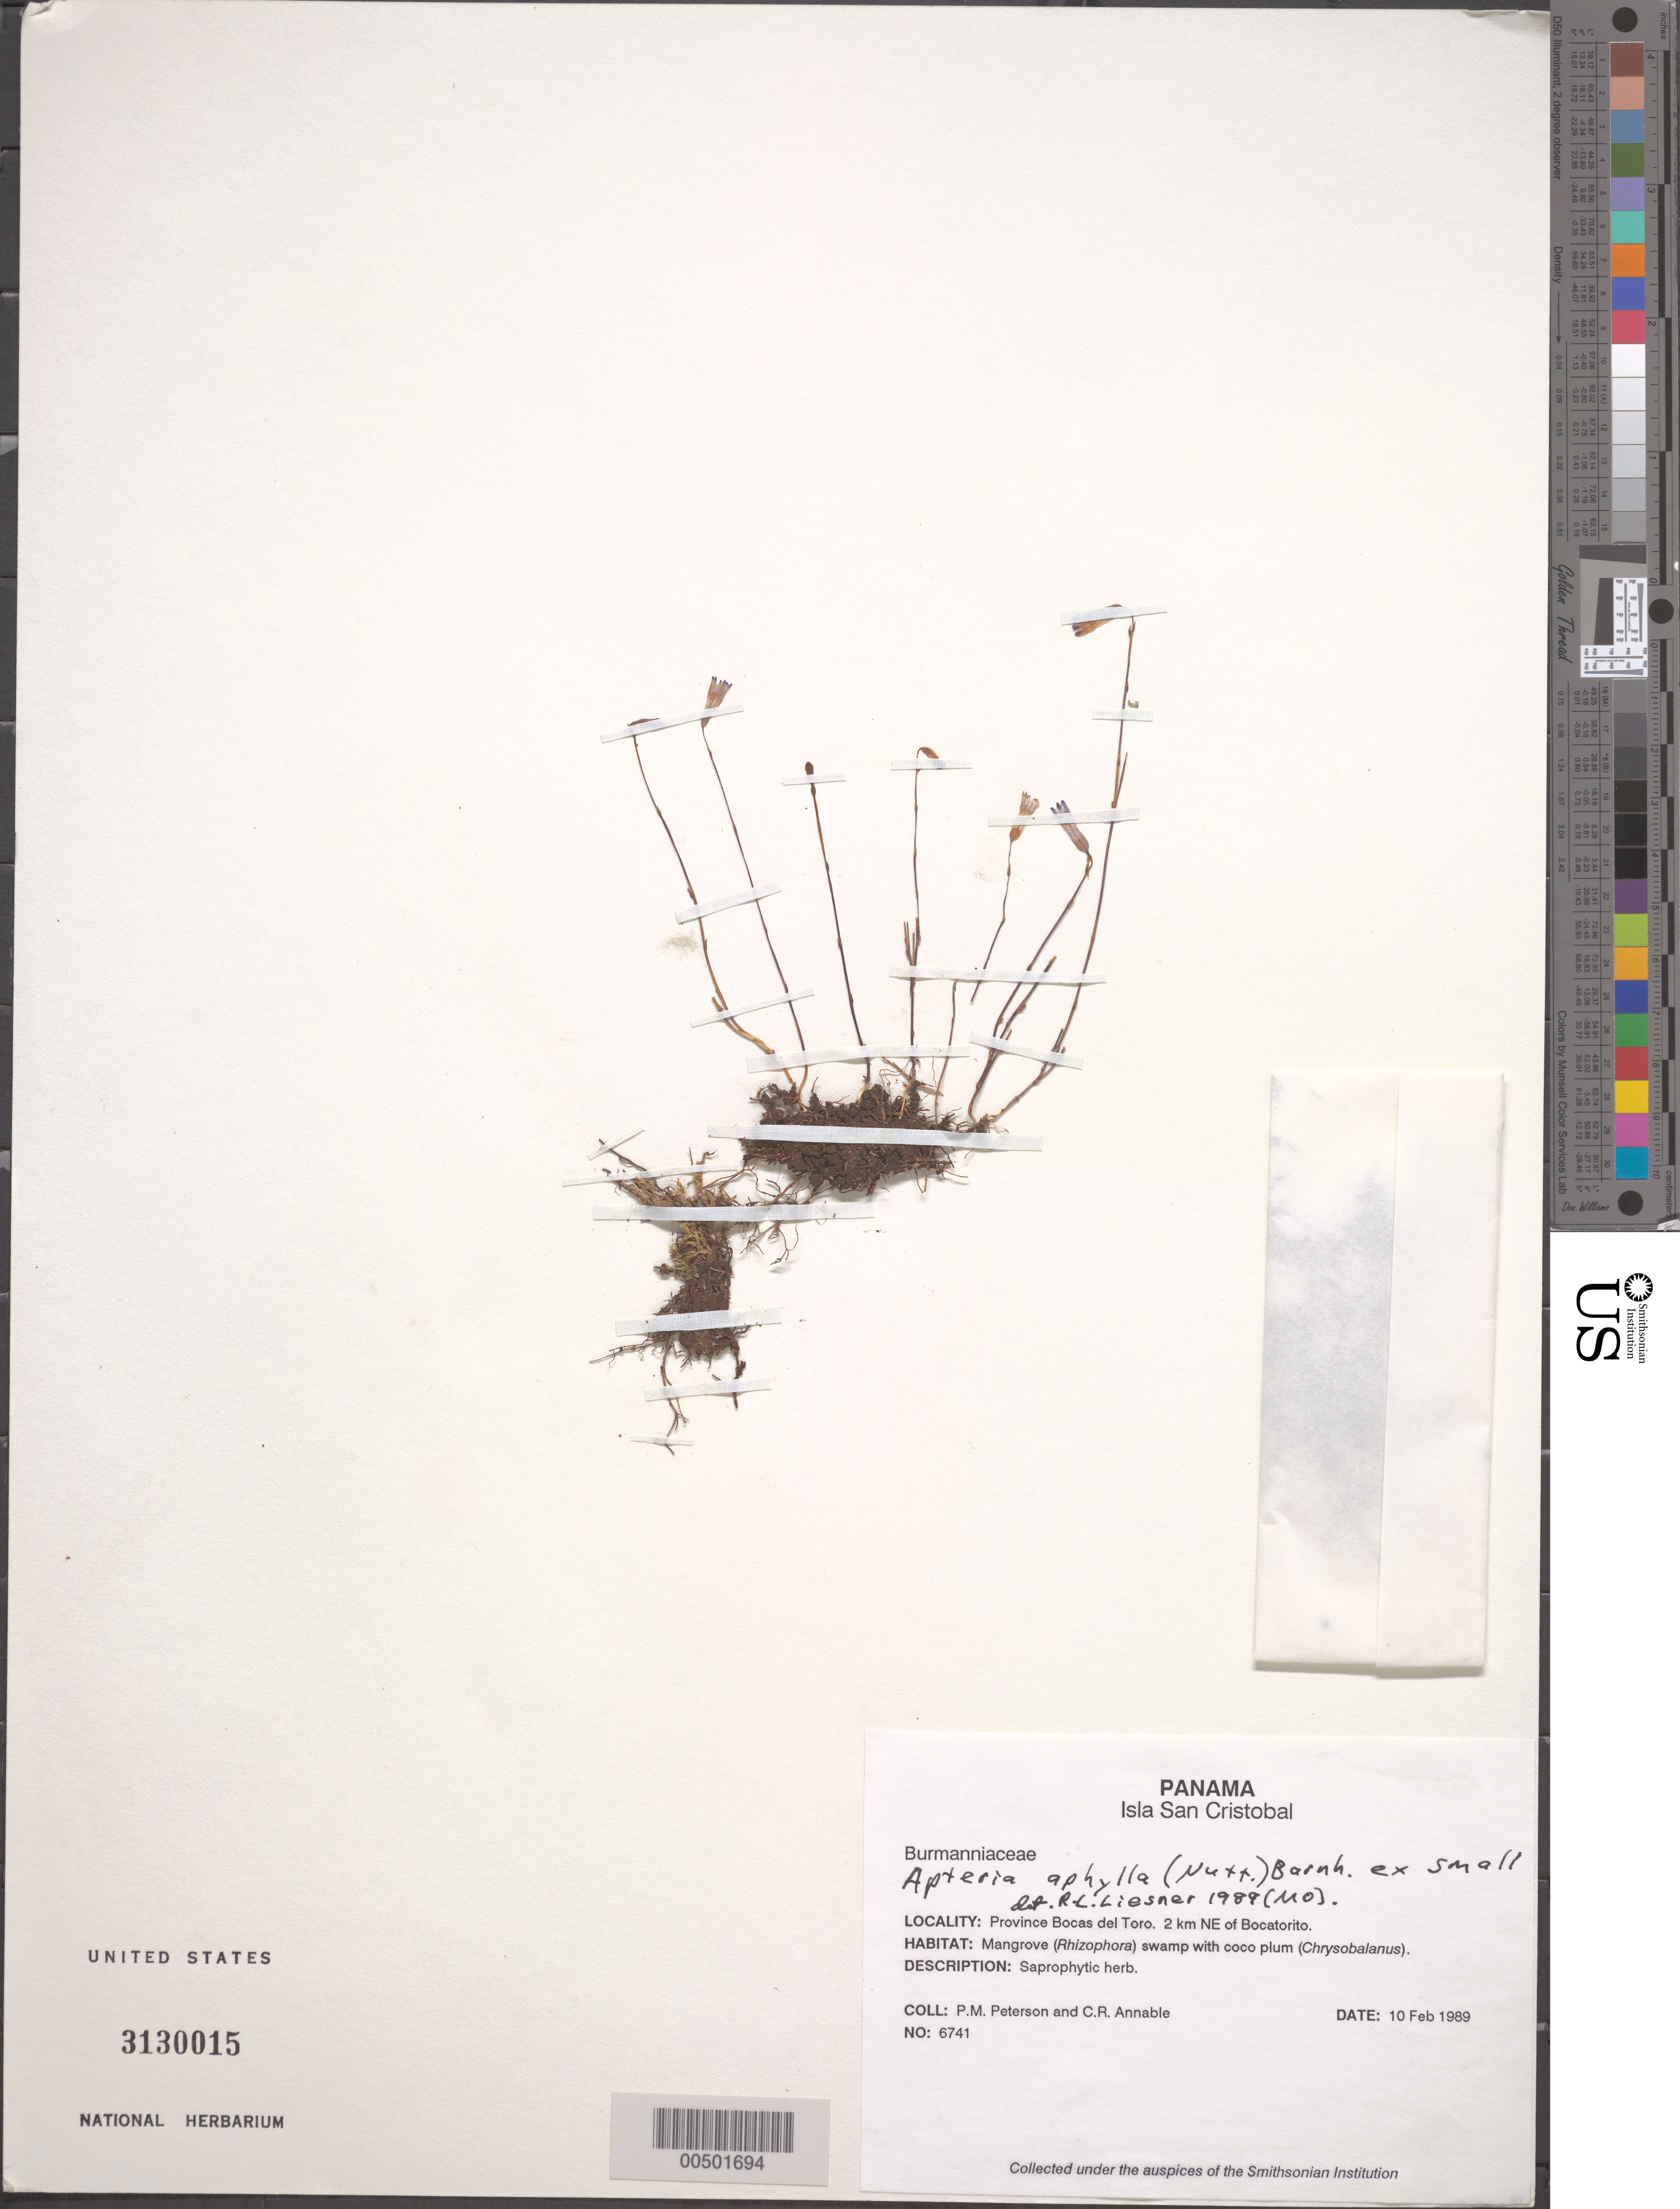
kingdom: Plantae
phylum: Tracheophyta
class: Liliopsida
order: Dioscoreales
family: Burmanniaceae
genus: Apteria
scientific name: Apteria aphylla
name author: (Nutt.) Barnhart ex Small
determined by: Liesner, R. L.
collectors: P. M. Peterson & C. R. Annable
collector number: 06741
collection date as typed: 10 Feb 1989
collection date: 1989-02-10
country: Panama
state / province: Bocas del Toro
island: San Cristóbal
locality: Isla San Cristobal, 2 km NE of BocaTorito.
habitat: Mangrove (Rhizophora) swamp with coco plum (Chrysobalanus).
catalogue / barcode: US 3130015